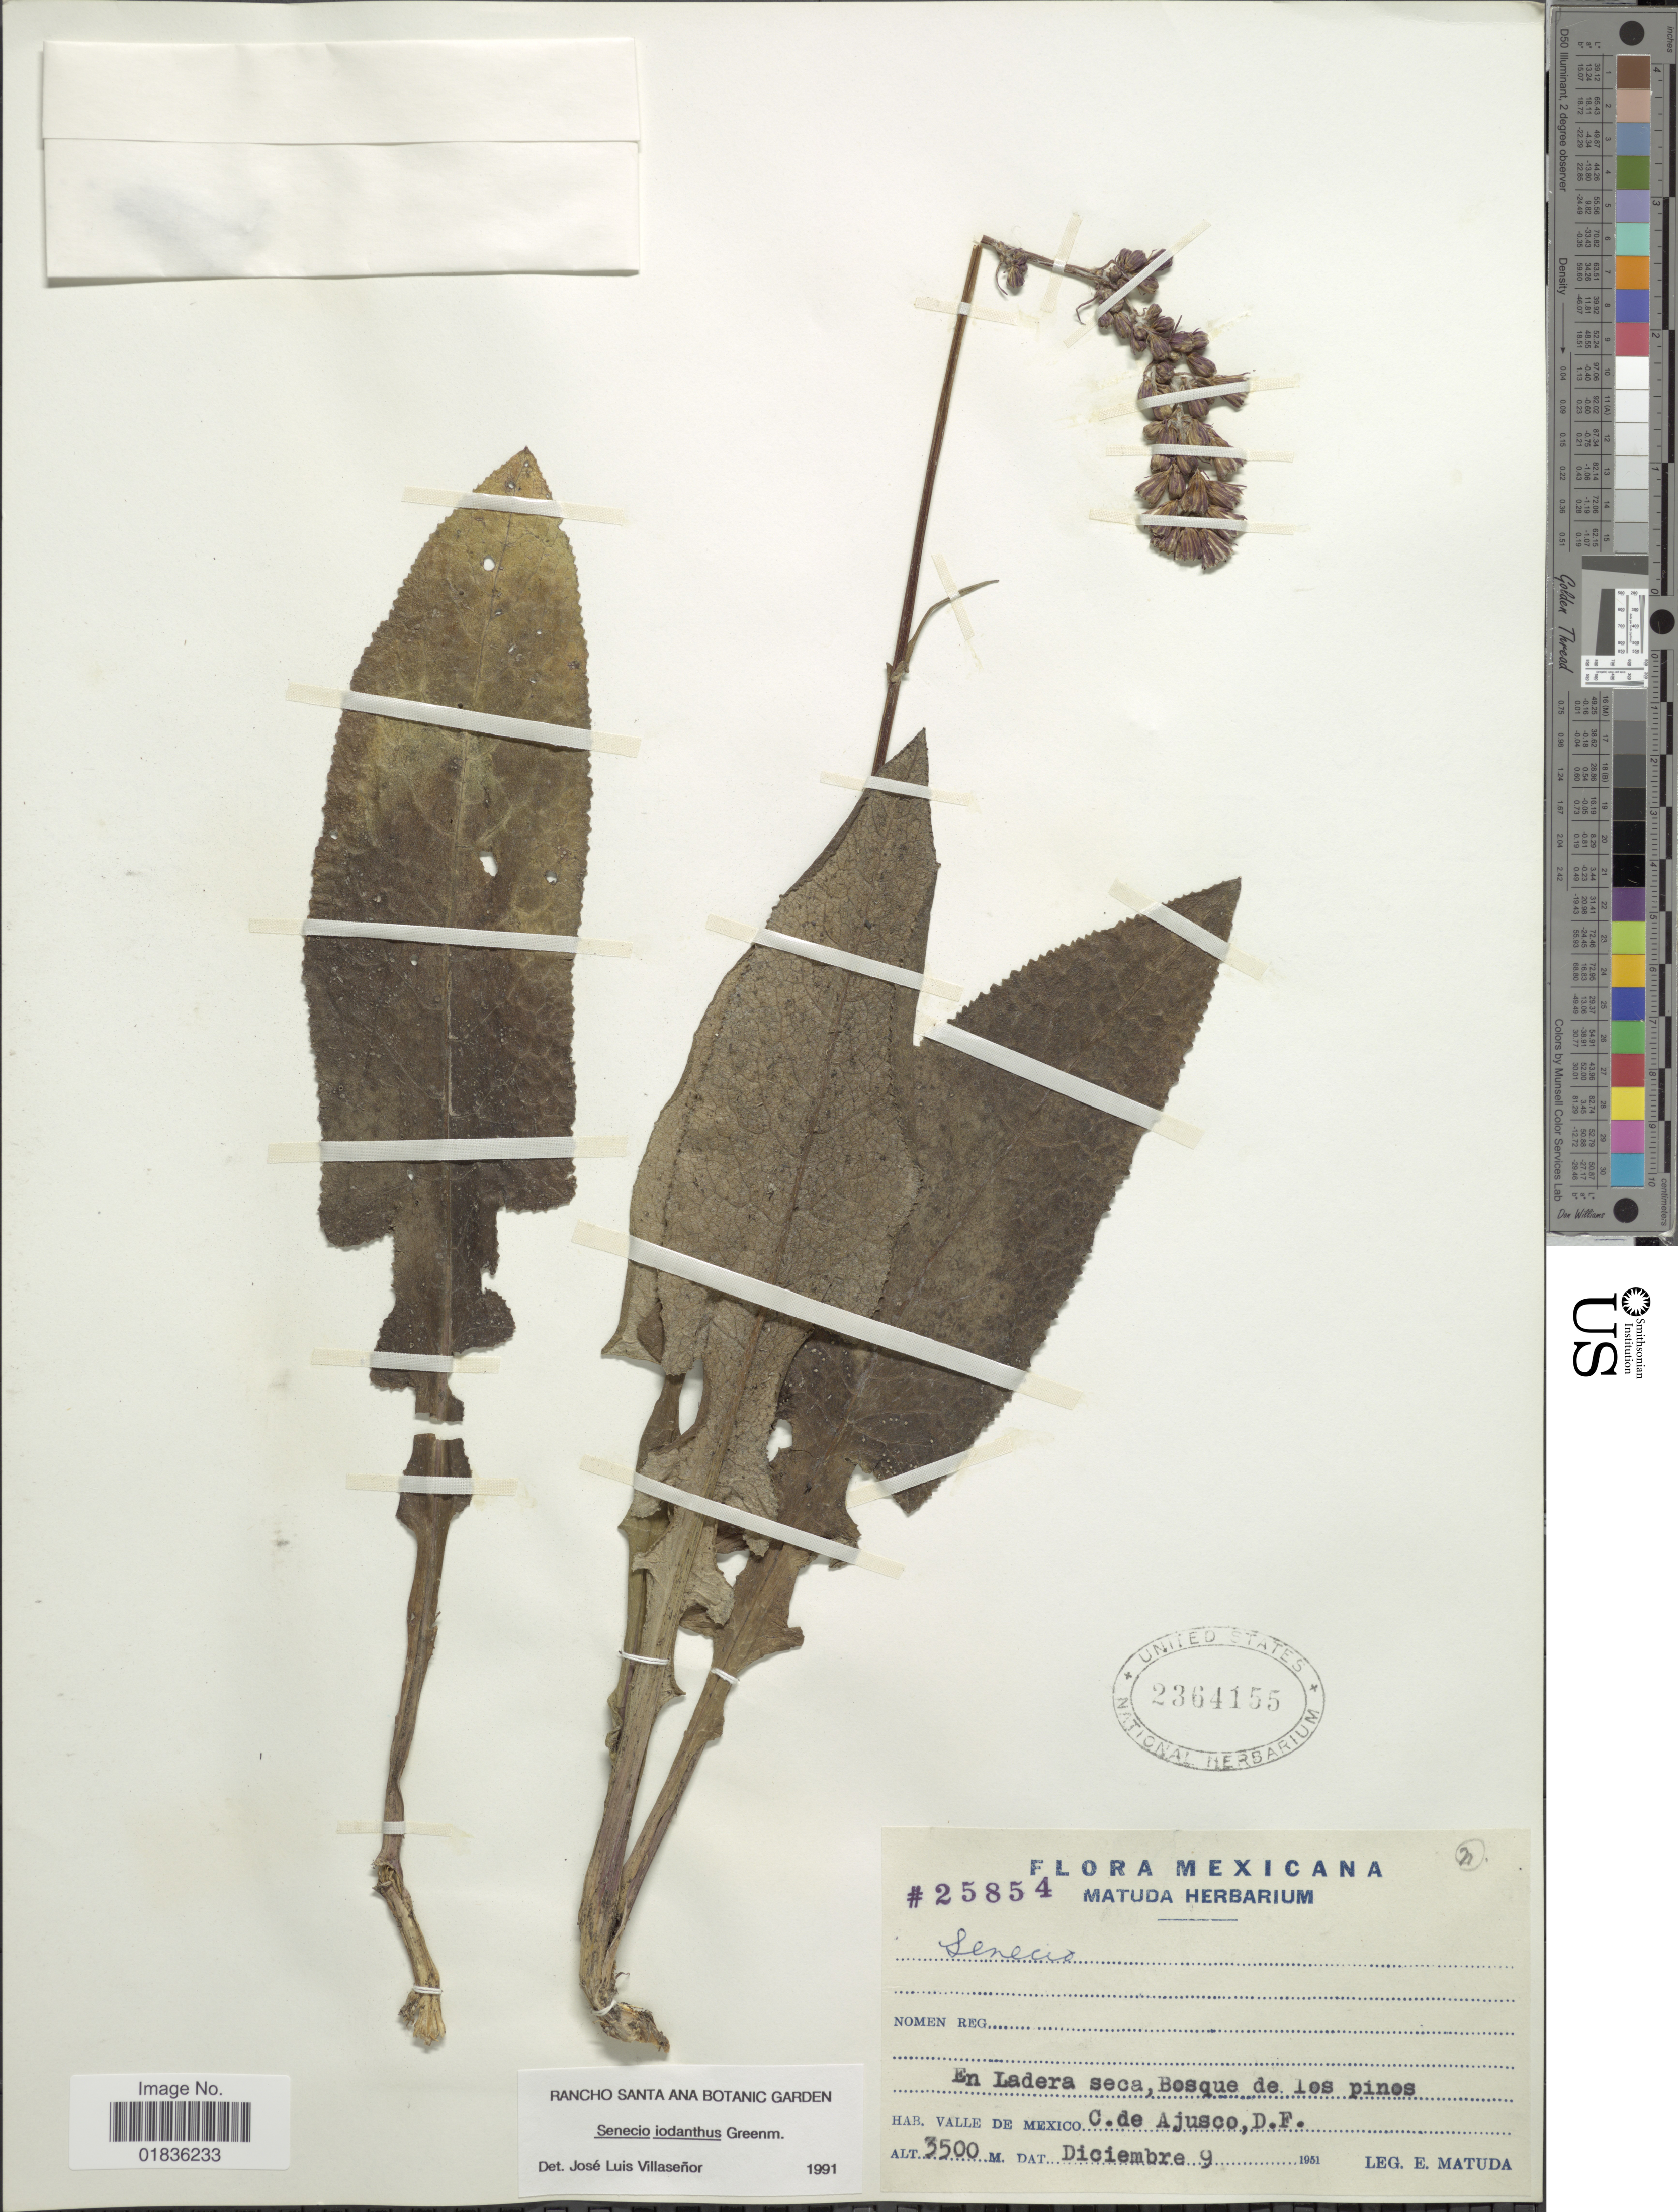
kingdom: Plantae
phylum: Tracheophyta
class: Magnoliopsida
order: Asterales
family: Asteraceae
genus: Senecio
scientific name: Senecio iodanthus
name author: Greenm.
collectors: E. Matuda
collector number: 25854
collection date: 1951-12-09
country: Mexico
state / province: Distrito Federal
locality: En ladera seca, Valle de Mexico, C. de Ajusco.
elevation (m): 3500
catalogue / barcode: US 2364155